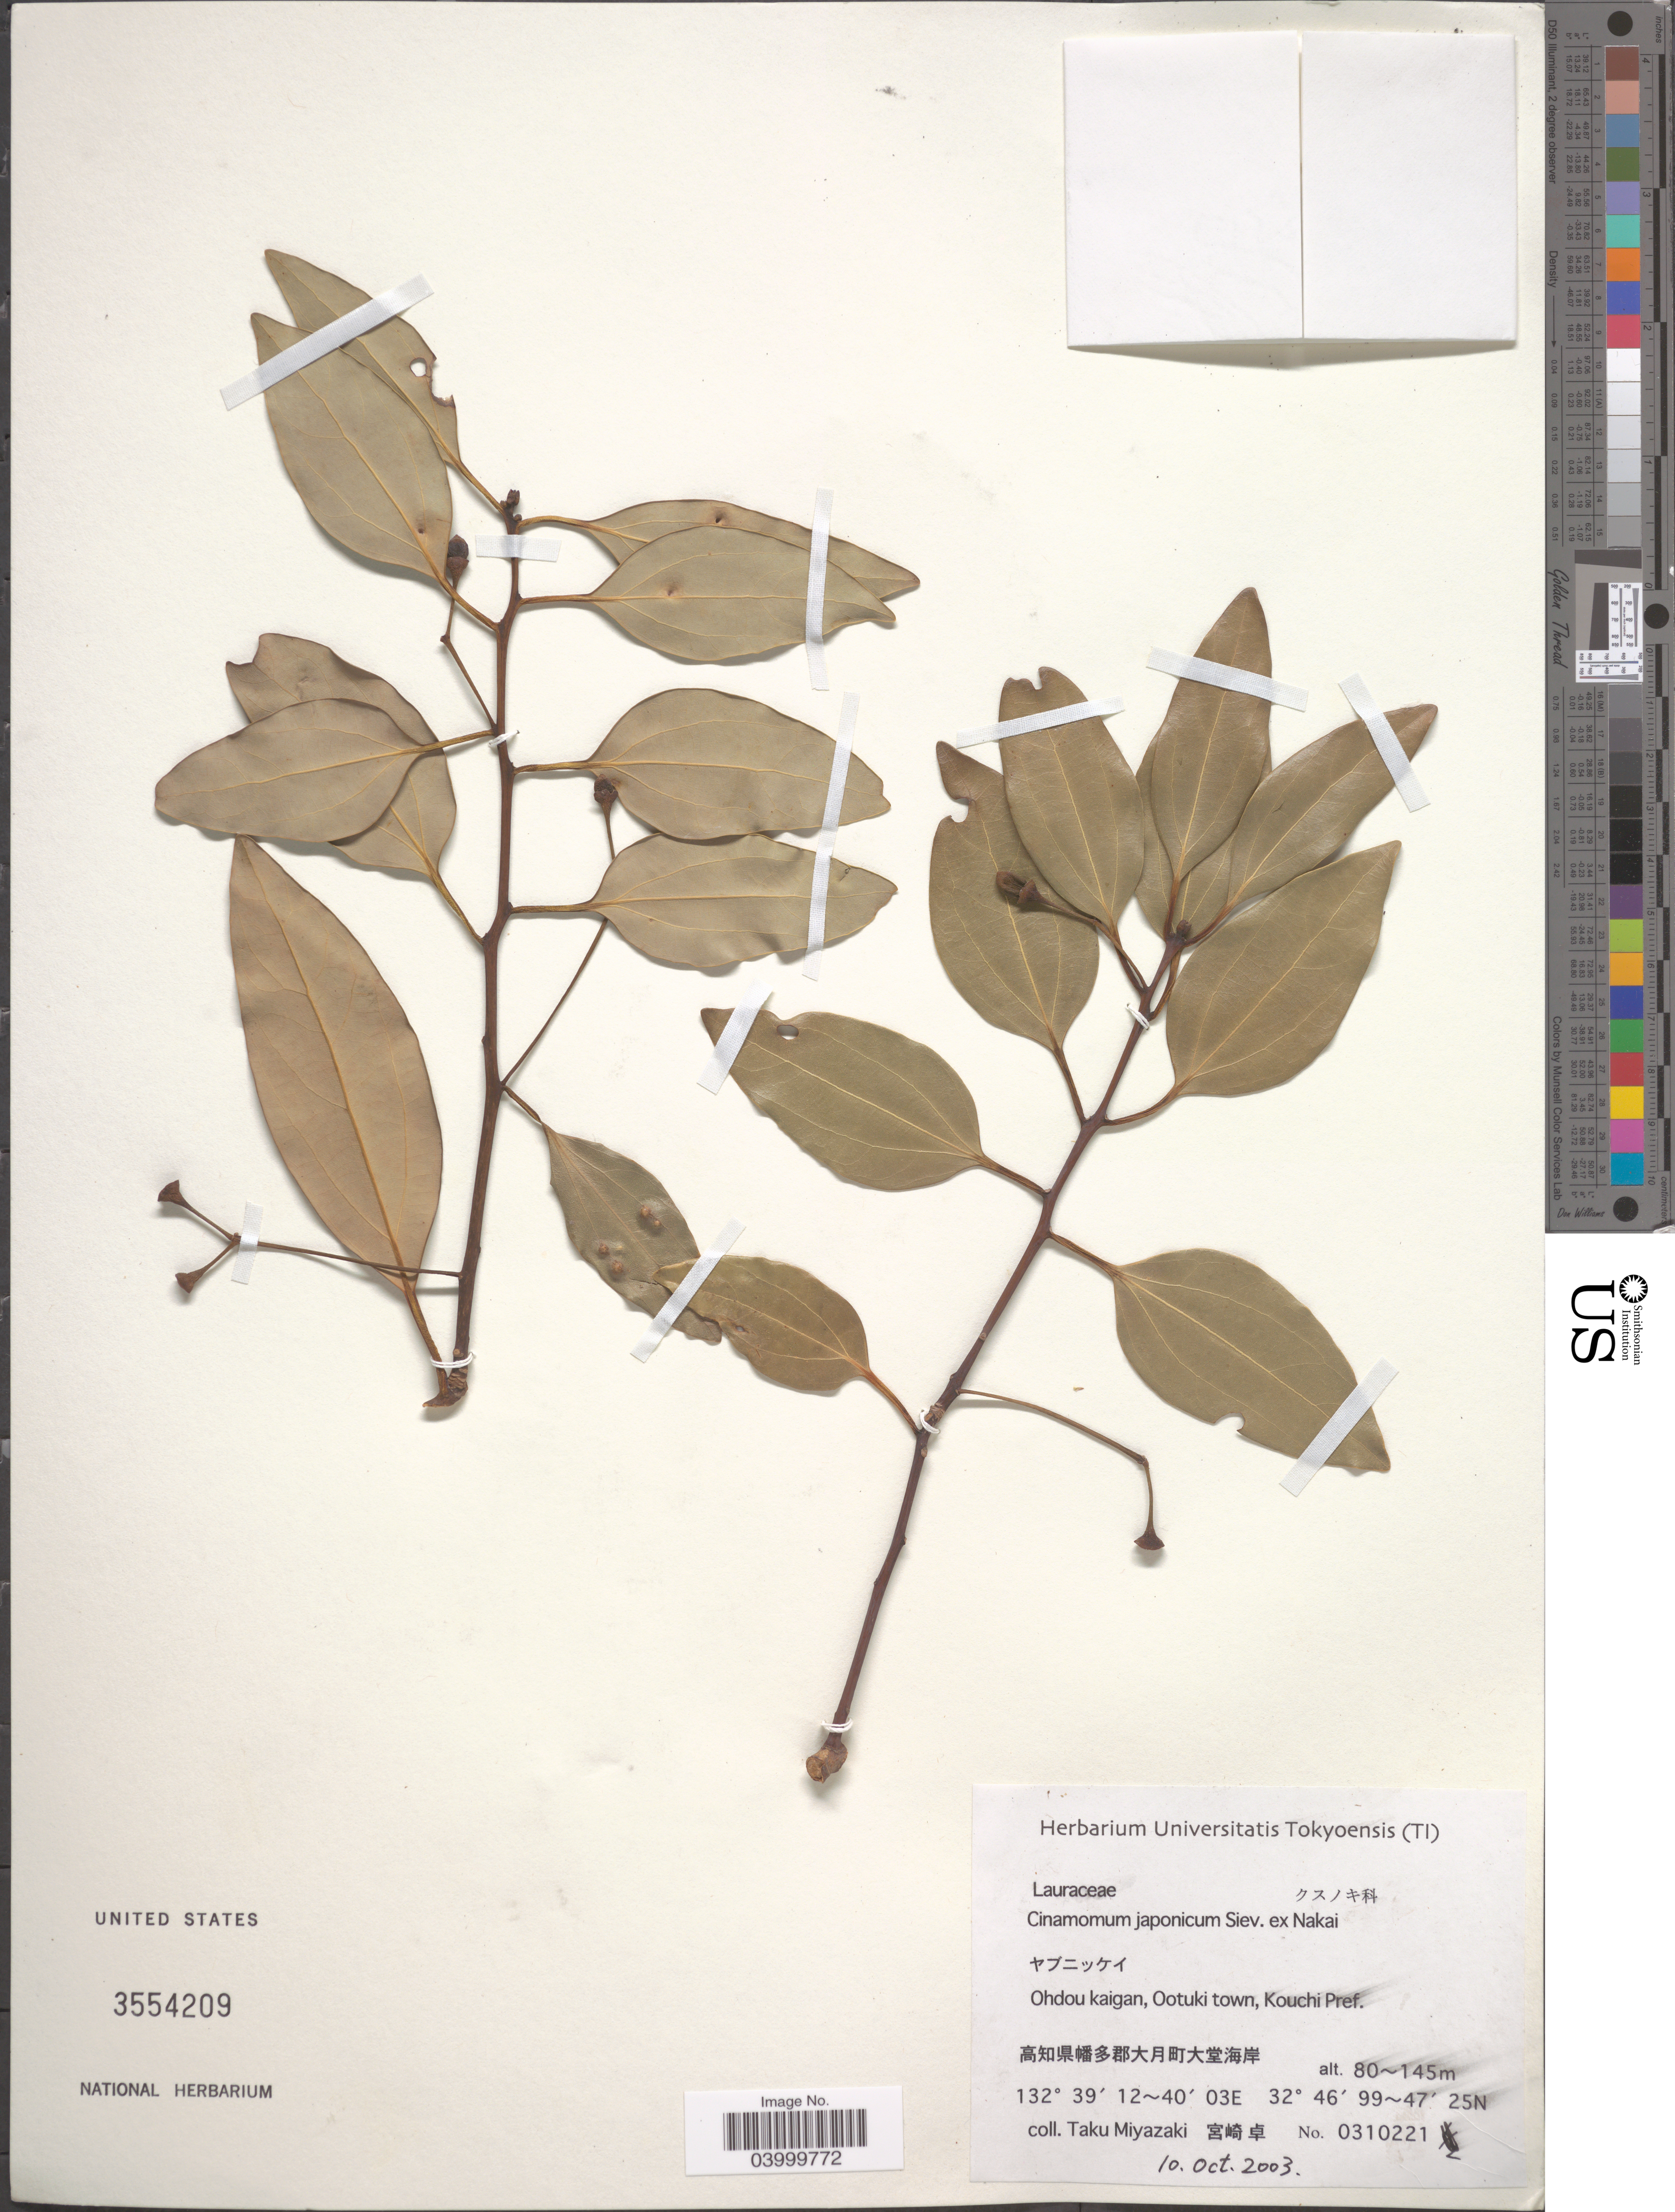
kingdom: Plantae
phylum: Tracheophyta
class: Magnoliopsida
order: Laurales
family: Lauraceae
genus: Cinnamomum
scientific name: Cinnamomum japonicum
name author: Siebold ex Nees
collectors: T. Miyazaki & X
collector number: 0310221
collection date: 2003-10-10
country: Japan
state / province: Tokyo, Federal City of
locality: Ohdou kaigan, Ootuki town, Kouchi Pref. X.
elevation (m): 80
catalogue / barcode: US 3554209